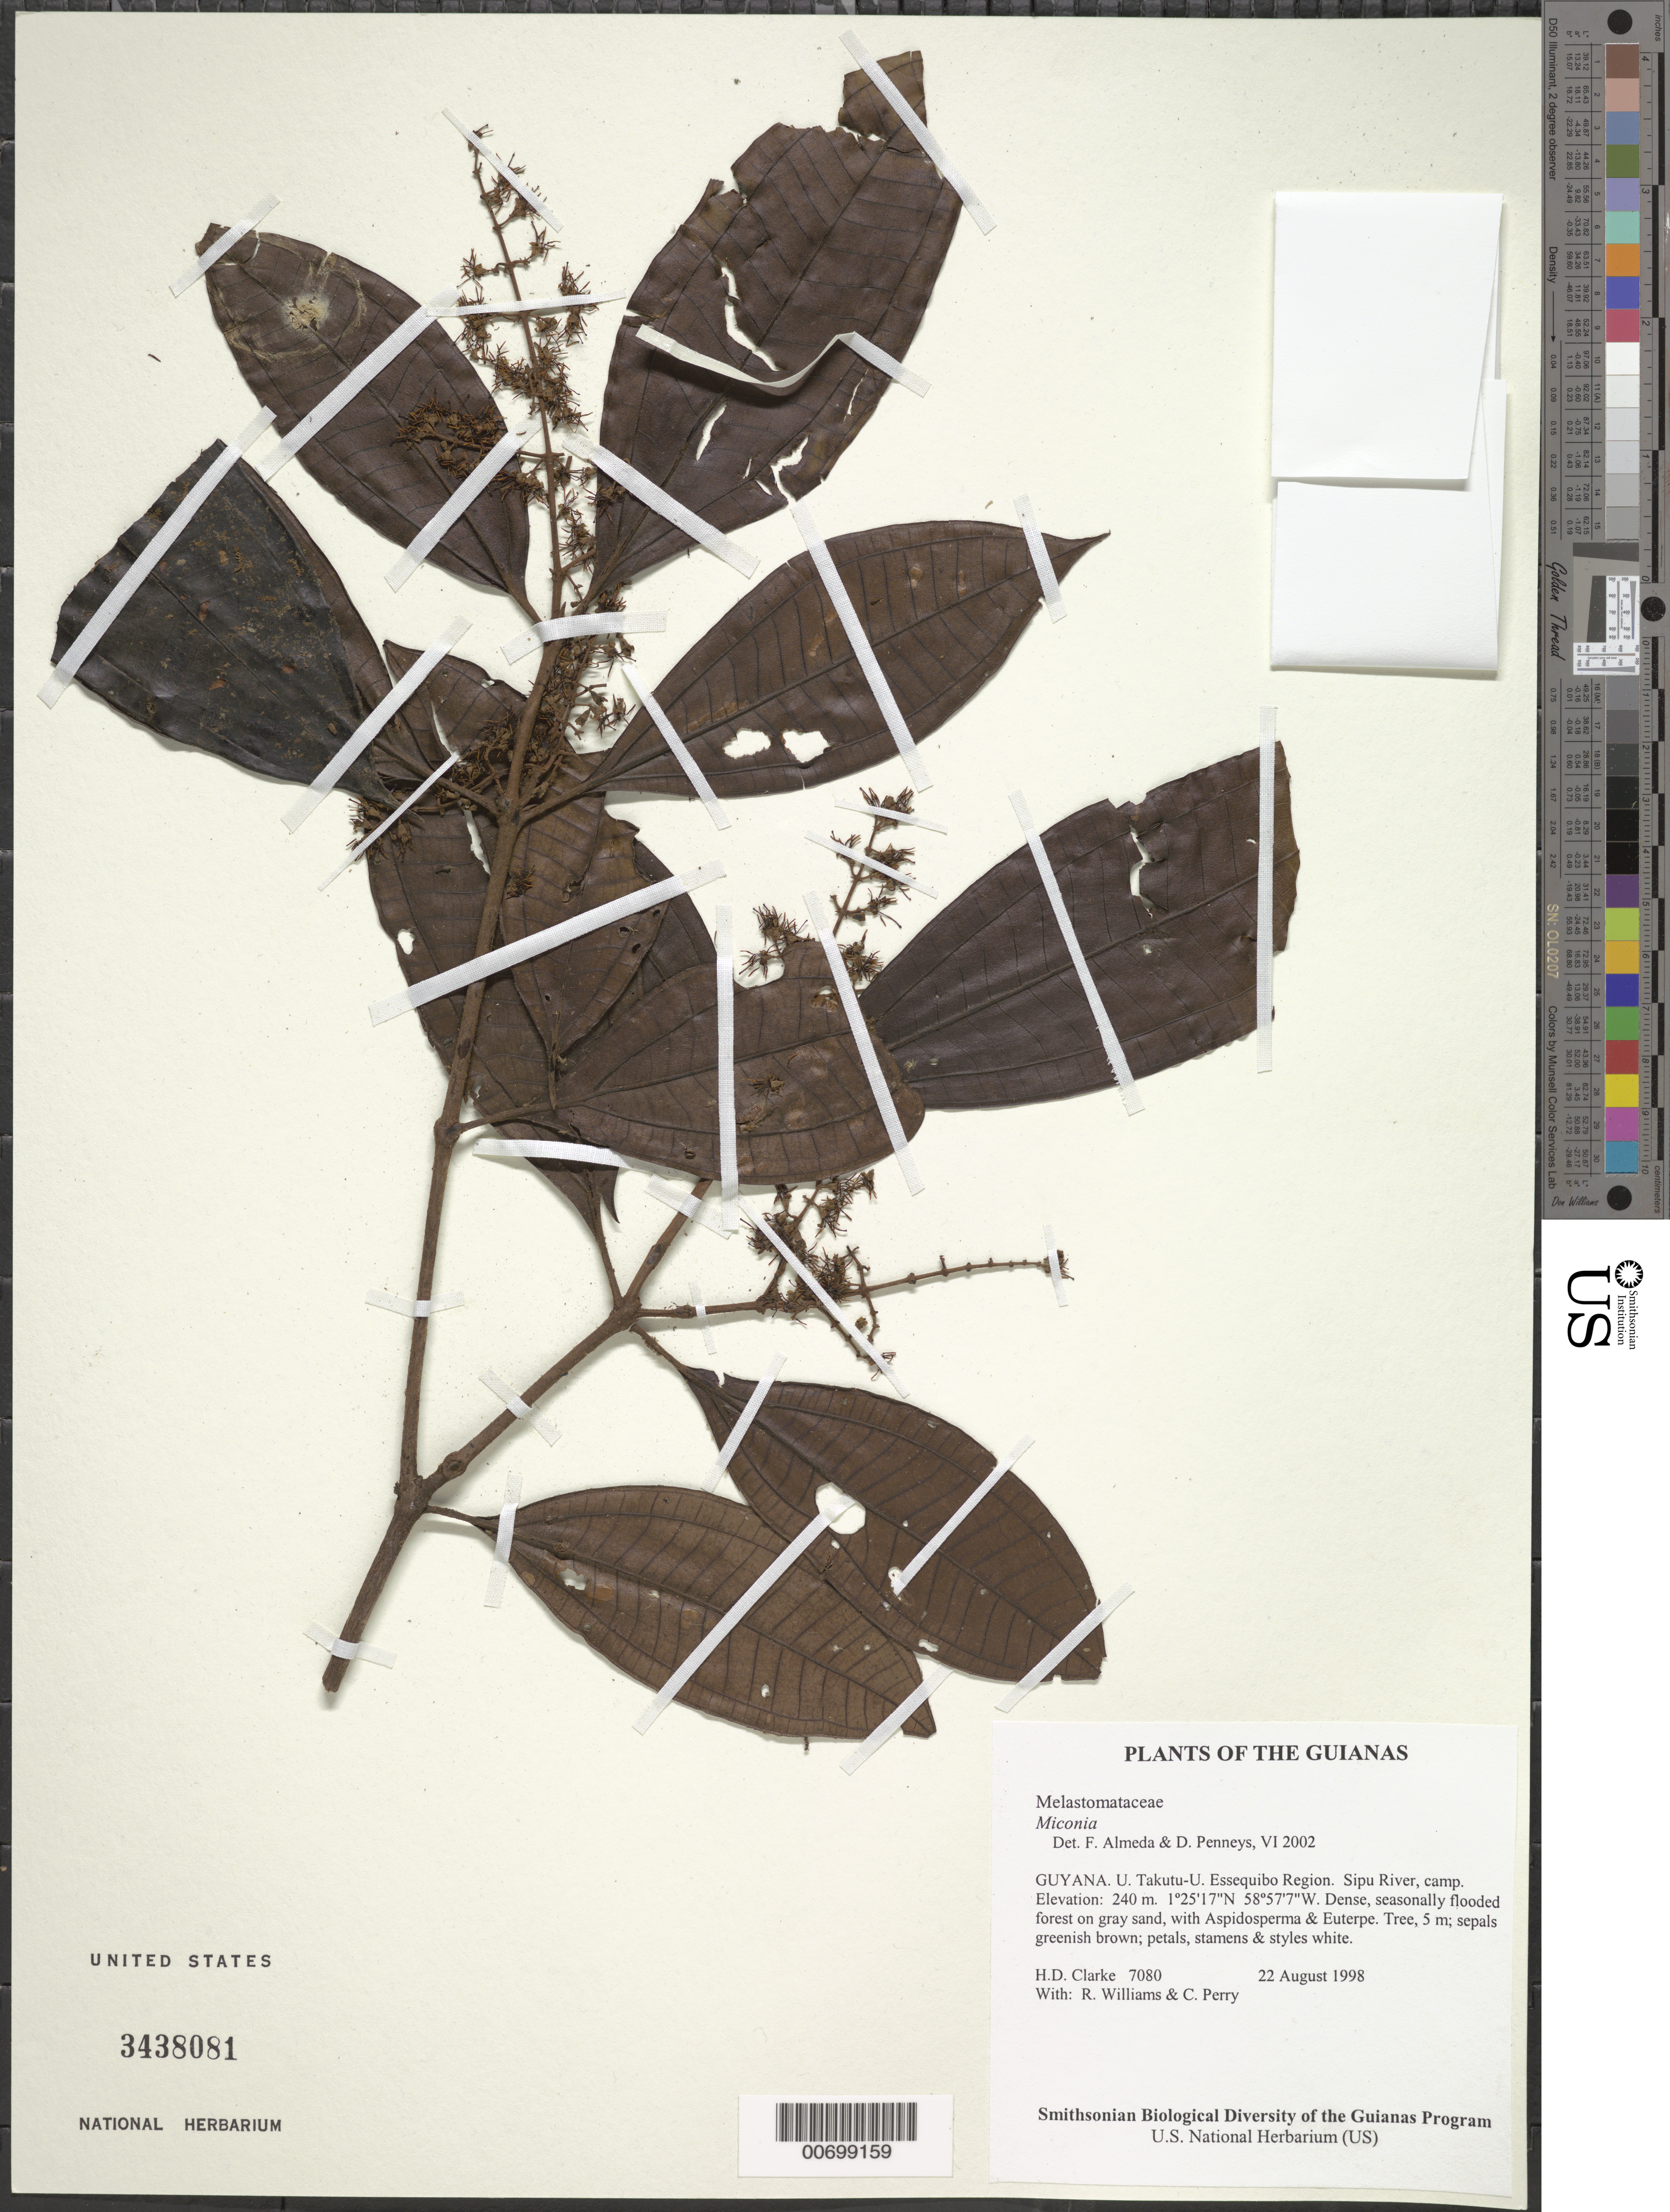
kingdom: Plantae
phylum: Tracheophyta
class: Magnoliopsida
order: Myrtales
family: Melastomataceae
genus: Miconia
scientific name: Miconia sp.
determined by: Almeda, F.; Penneys, D. S.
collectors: H. D. Clarke, R. Williams & C. Perry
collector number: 7080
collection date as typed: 22 August 1998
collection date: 1998-08-22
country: Guyana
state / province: U. Takutu-U. Essequibo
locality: Sipu River, camp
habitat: Dense, seasonally flooded forest on gray sand, with Aspidosperma & Euterpe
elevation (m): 240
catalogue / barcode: US 3438081